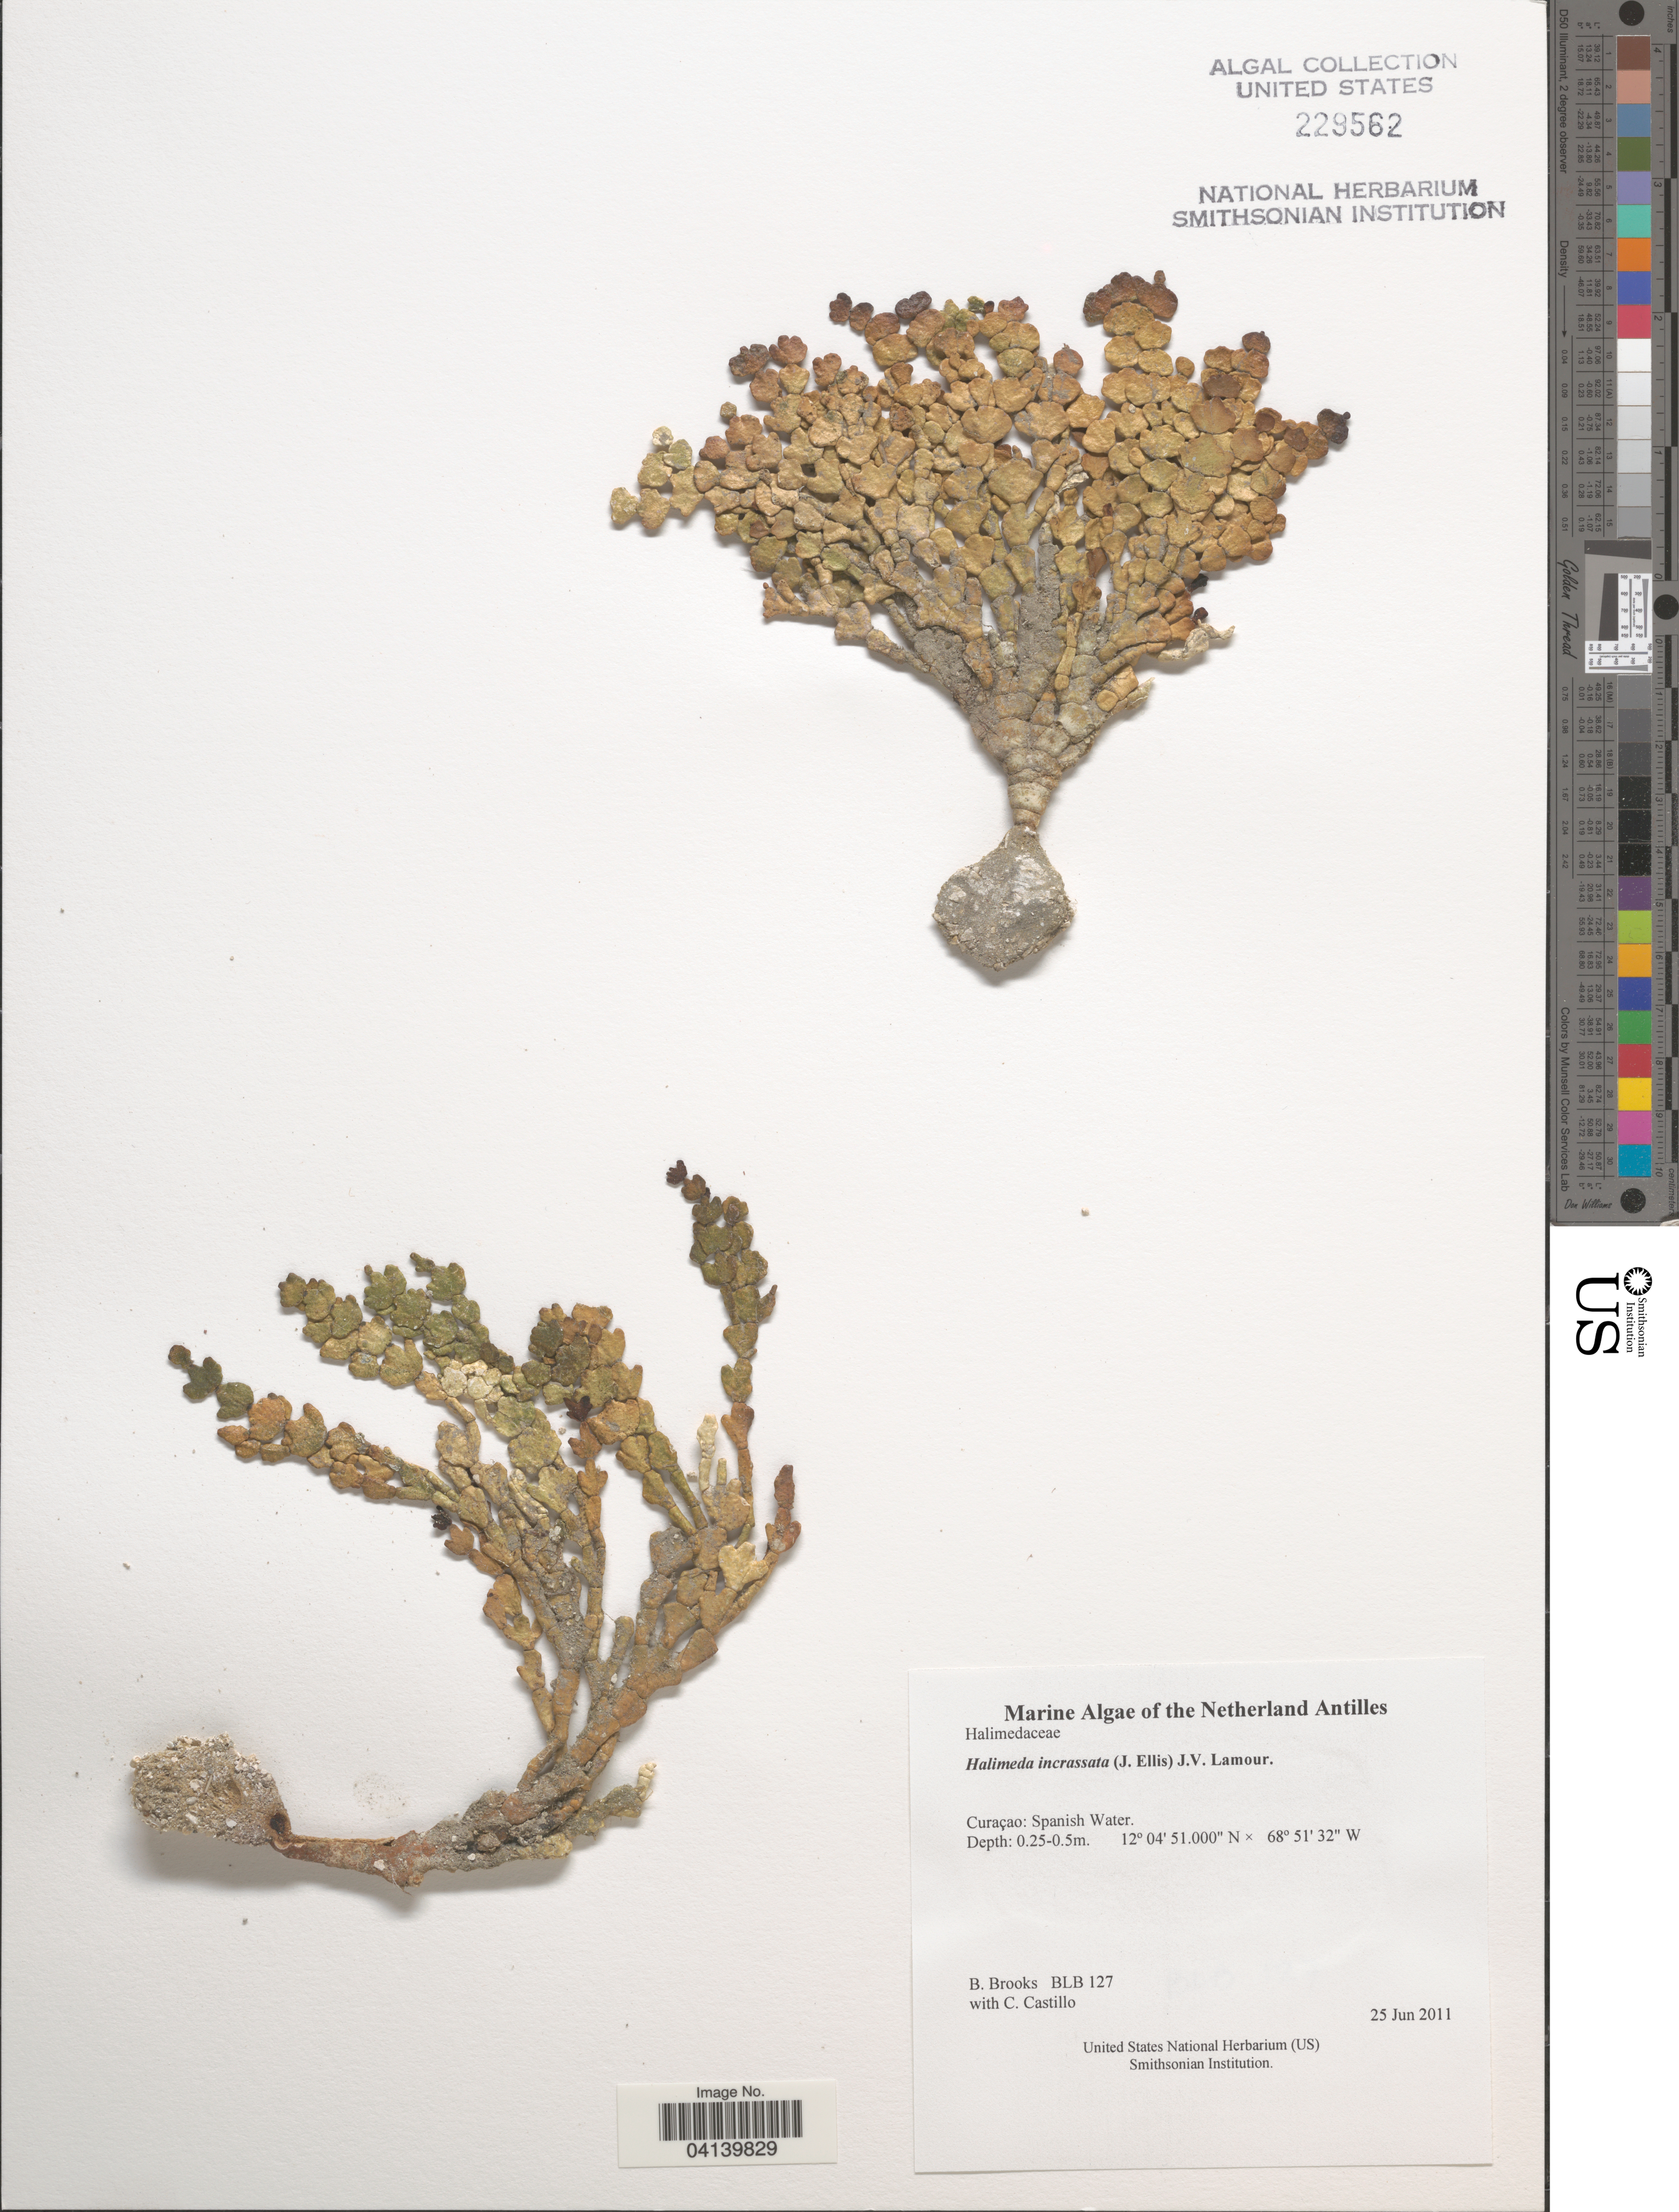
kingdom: Plantae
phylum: Chlorophyta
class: Ulvophyceae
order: Bryopsidales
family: Halimedaceae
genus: Halimeda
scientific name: Halimeda incrassata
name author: (J. Ellis) J.V.Lamouroux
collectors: B. Brooks & C. Castillo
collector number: BLB 127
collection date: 2011-06-25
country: Curaçao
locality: The Netherland Antilles. Spanish Water.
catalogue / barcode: US 229562